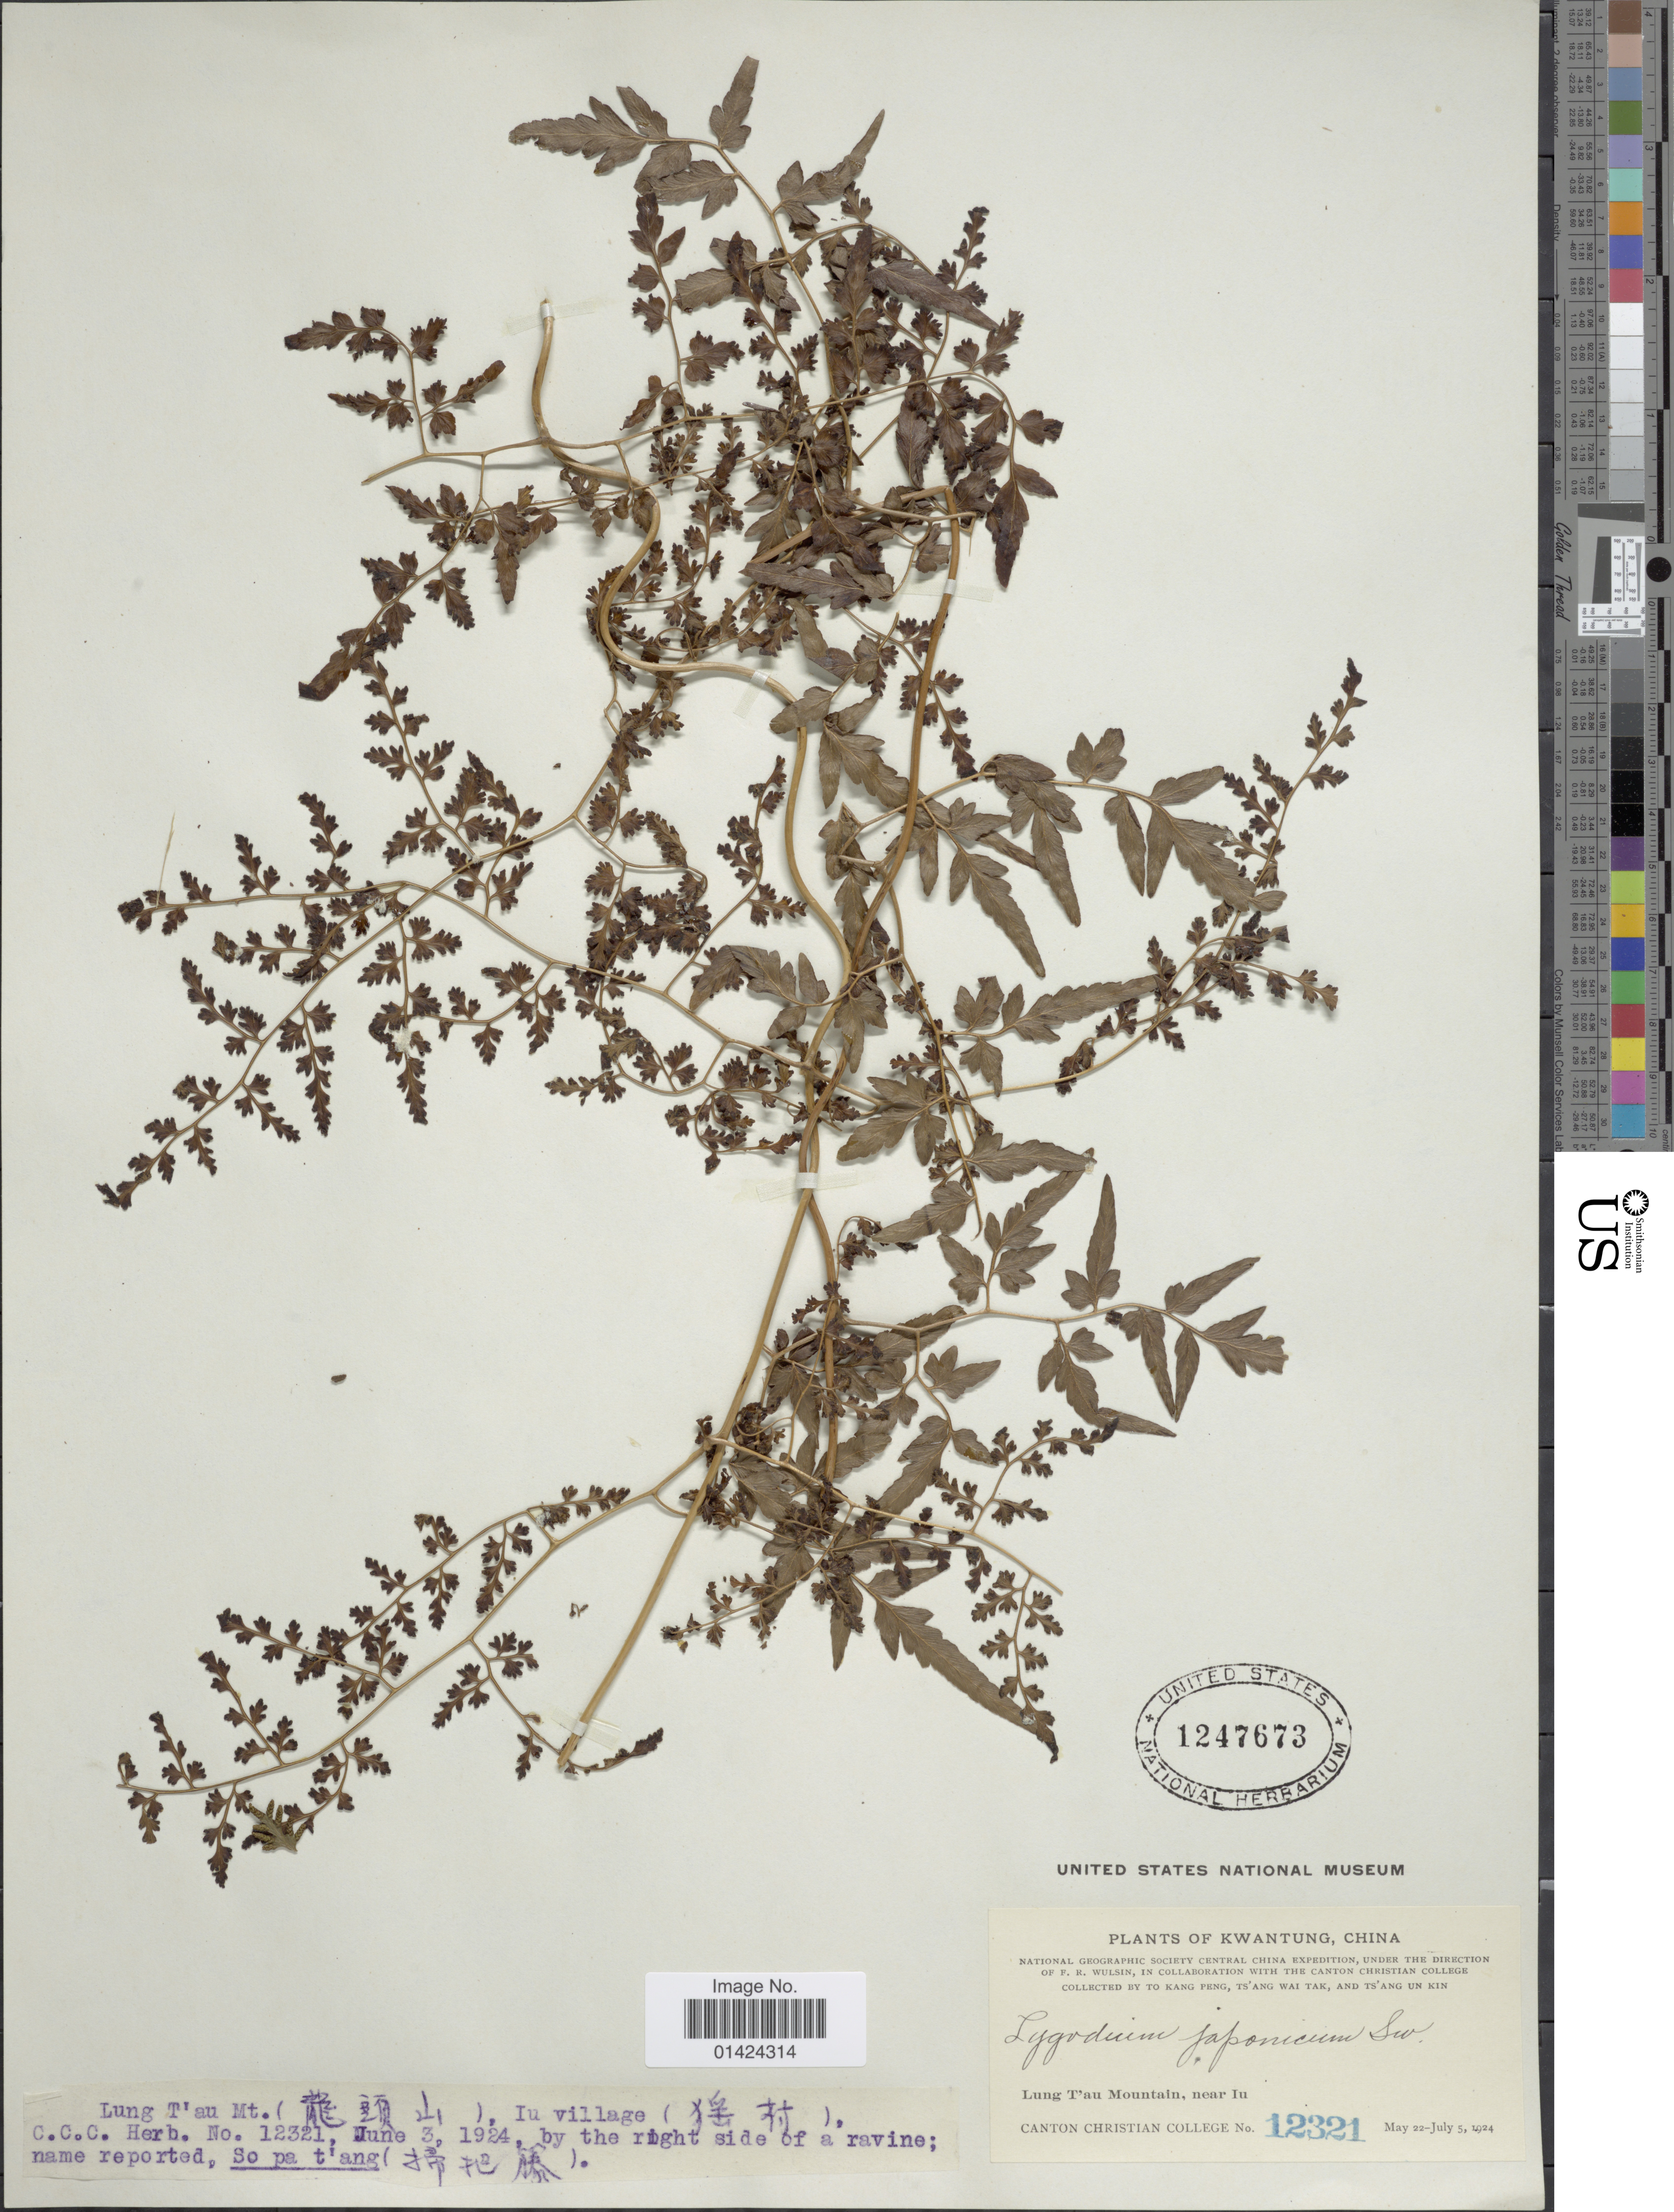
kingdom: Plantae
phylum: Tracheophyta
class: Polypodiopsida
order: Schizaeales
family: Lygodiaceae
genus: Lygodium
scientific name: Lygodium japonicum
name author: (Thunb.) Sw.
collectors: Canton Christian College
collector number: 12321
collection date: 1924-05-22/1924-07-05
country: China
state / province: Guangdong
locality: Kwangtung. Lung T'au Mountain, near Iu.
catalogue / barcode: US 1247673